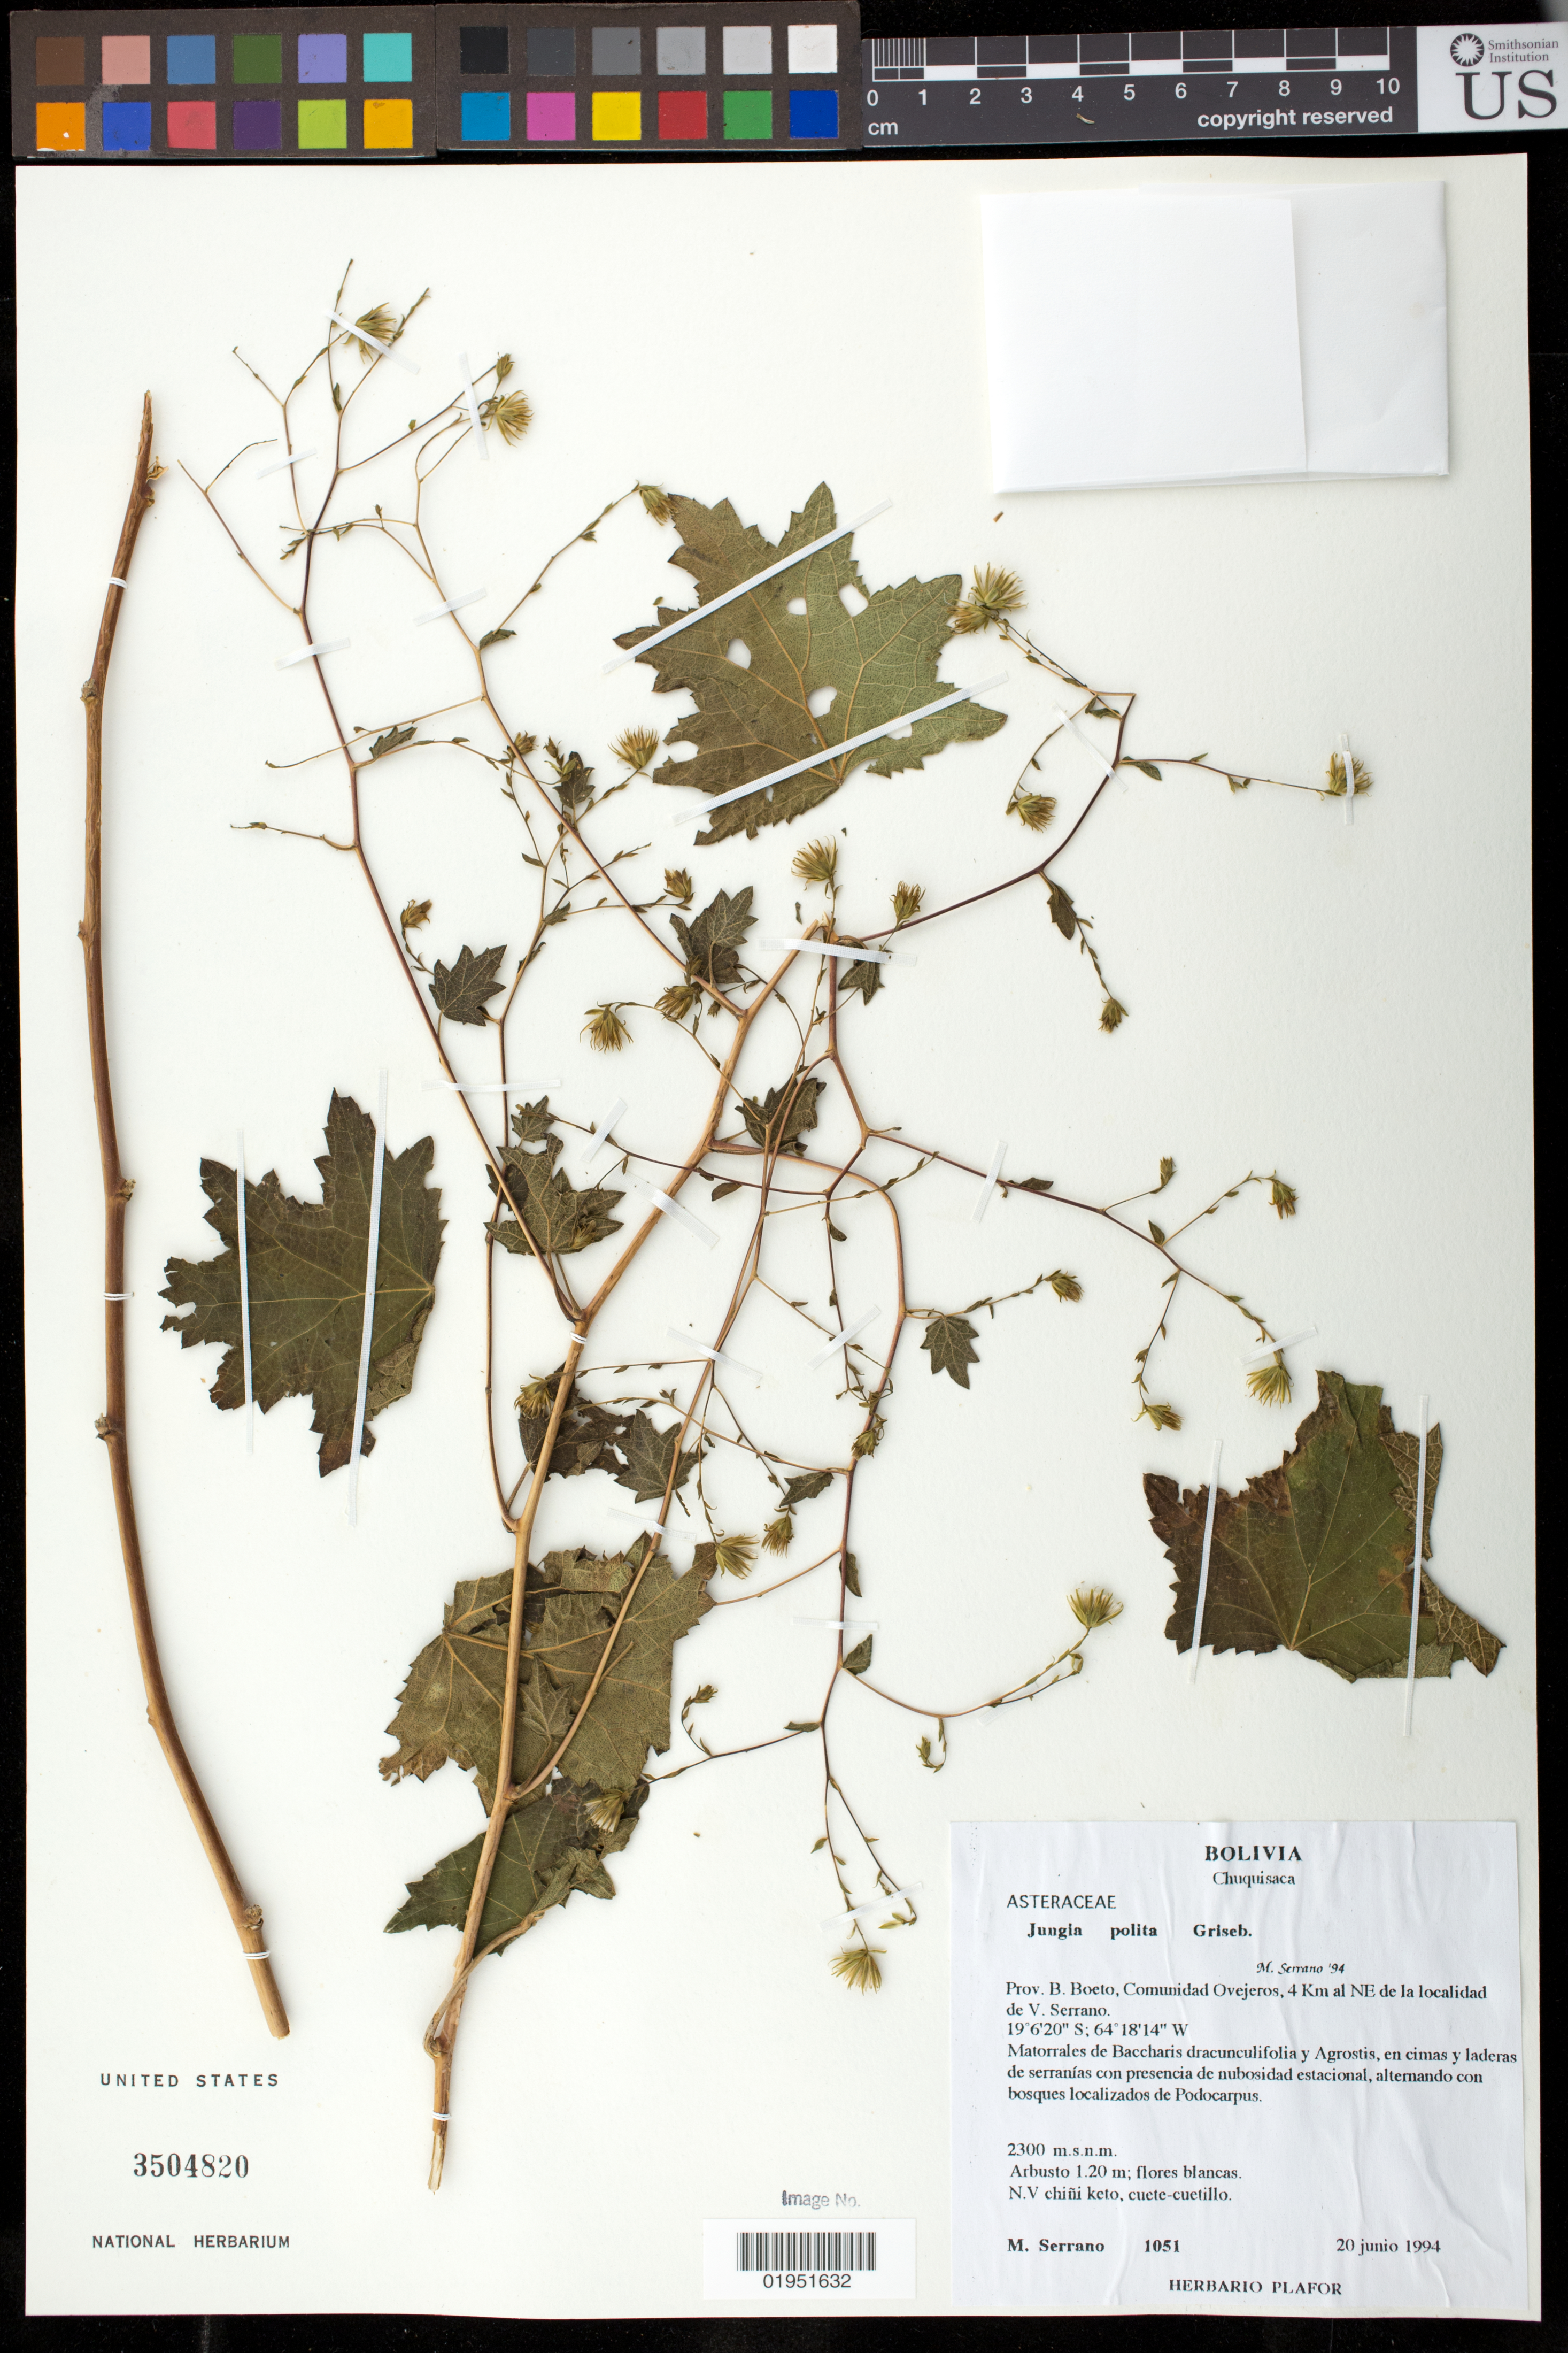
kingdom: Plantae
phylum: Tracheophyta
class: Magnoliopsida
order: Asterales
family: Asteraceae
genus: Jungia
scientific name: Jungia polita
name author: Griseb.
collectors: M. Serrano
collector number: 1051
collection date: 1994-06-20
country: Bolivia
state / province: Chuquisaca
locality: Prov. B. Boeto, Comunidad Ovejeros, 4 Km al NE del la localidad de V. Serrano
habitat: Matorrales de Baccharis dracunculifolia y Agrostis, en cimas y laderas de serranias con presencia de nubosidad estacional, alternando con bosques localizados de Podocarpus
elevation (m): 2300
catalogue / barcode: US 3504820